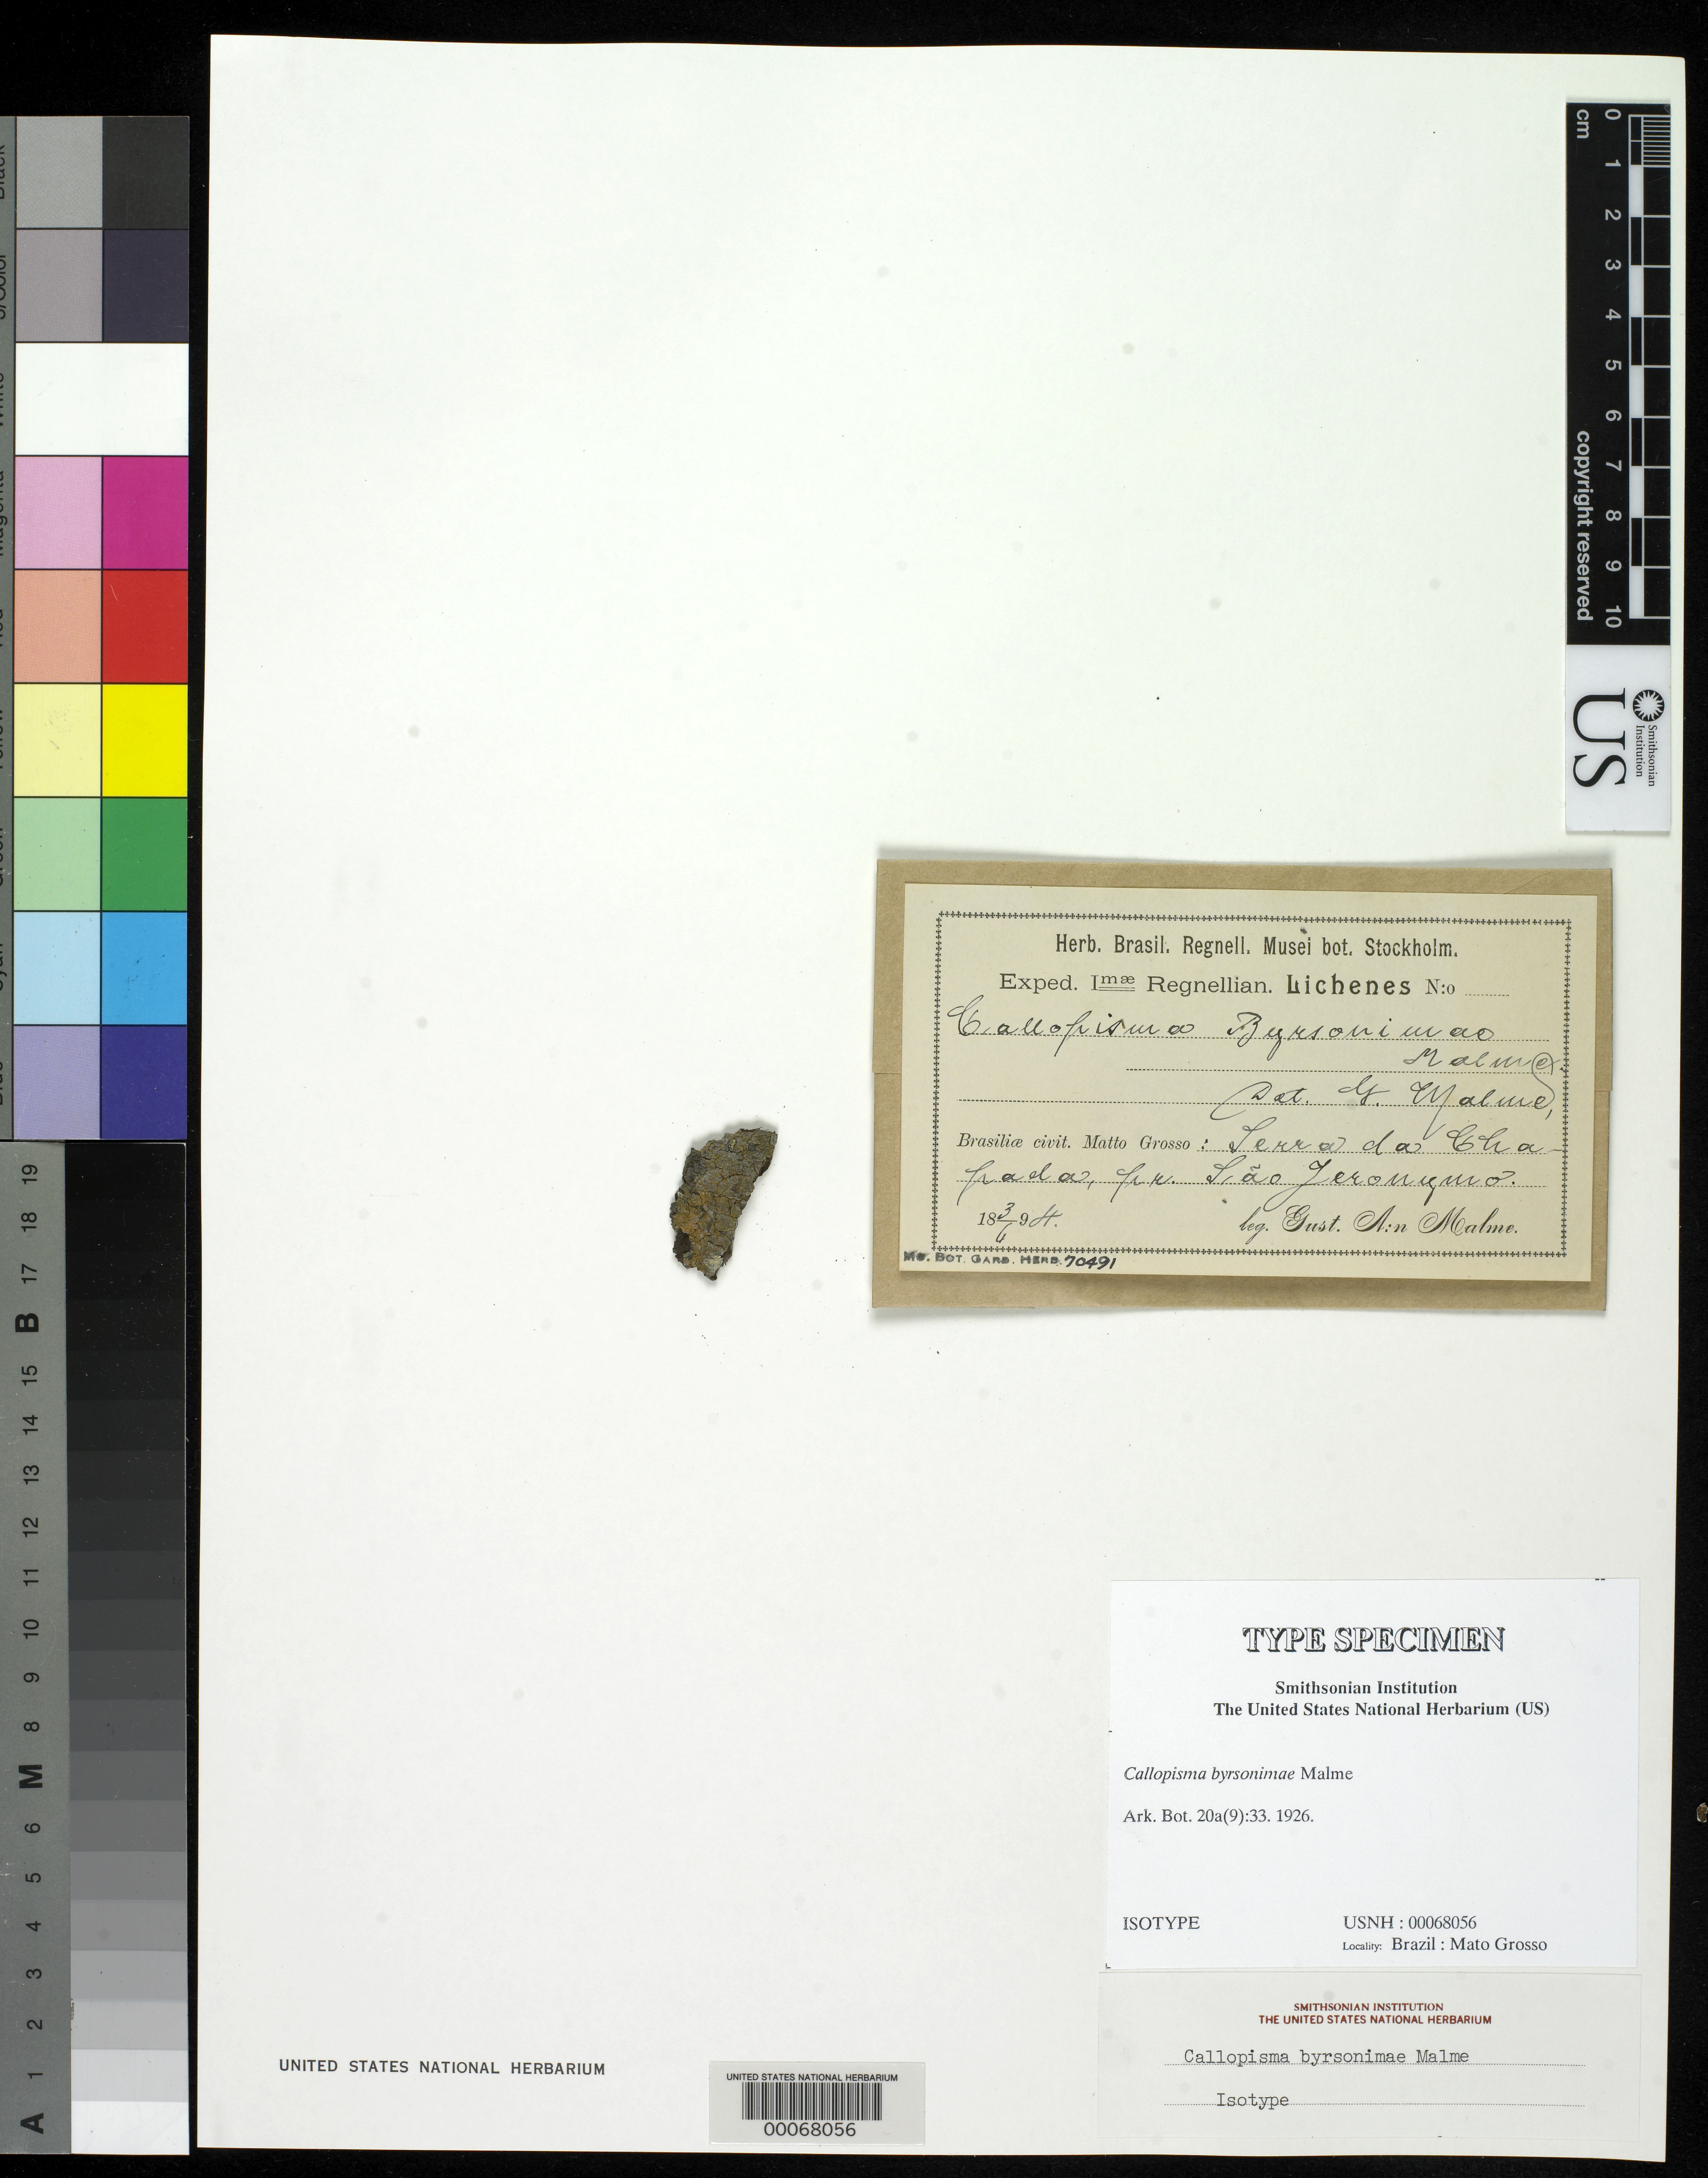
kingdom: Fungi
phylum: Ascomycota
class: Lecanoromycetes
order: Teloschistales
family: Teloschistaceae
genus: Callopisma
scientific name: Callopisma byrsonimae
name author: Malme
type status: Isotype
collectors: G. O. A. Malme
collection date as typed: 03 Jun 1894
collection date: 1894-06-03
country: Brazil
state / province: Mato Grosso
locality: Serra da Chapada, near Sao Jeronymo.